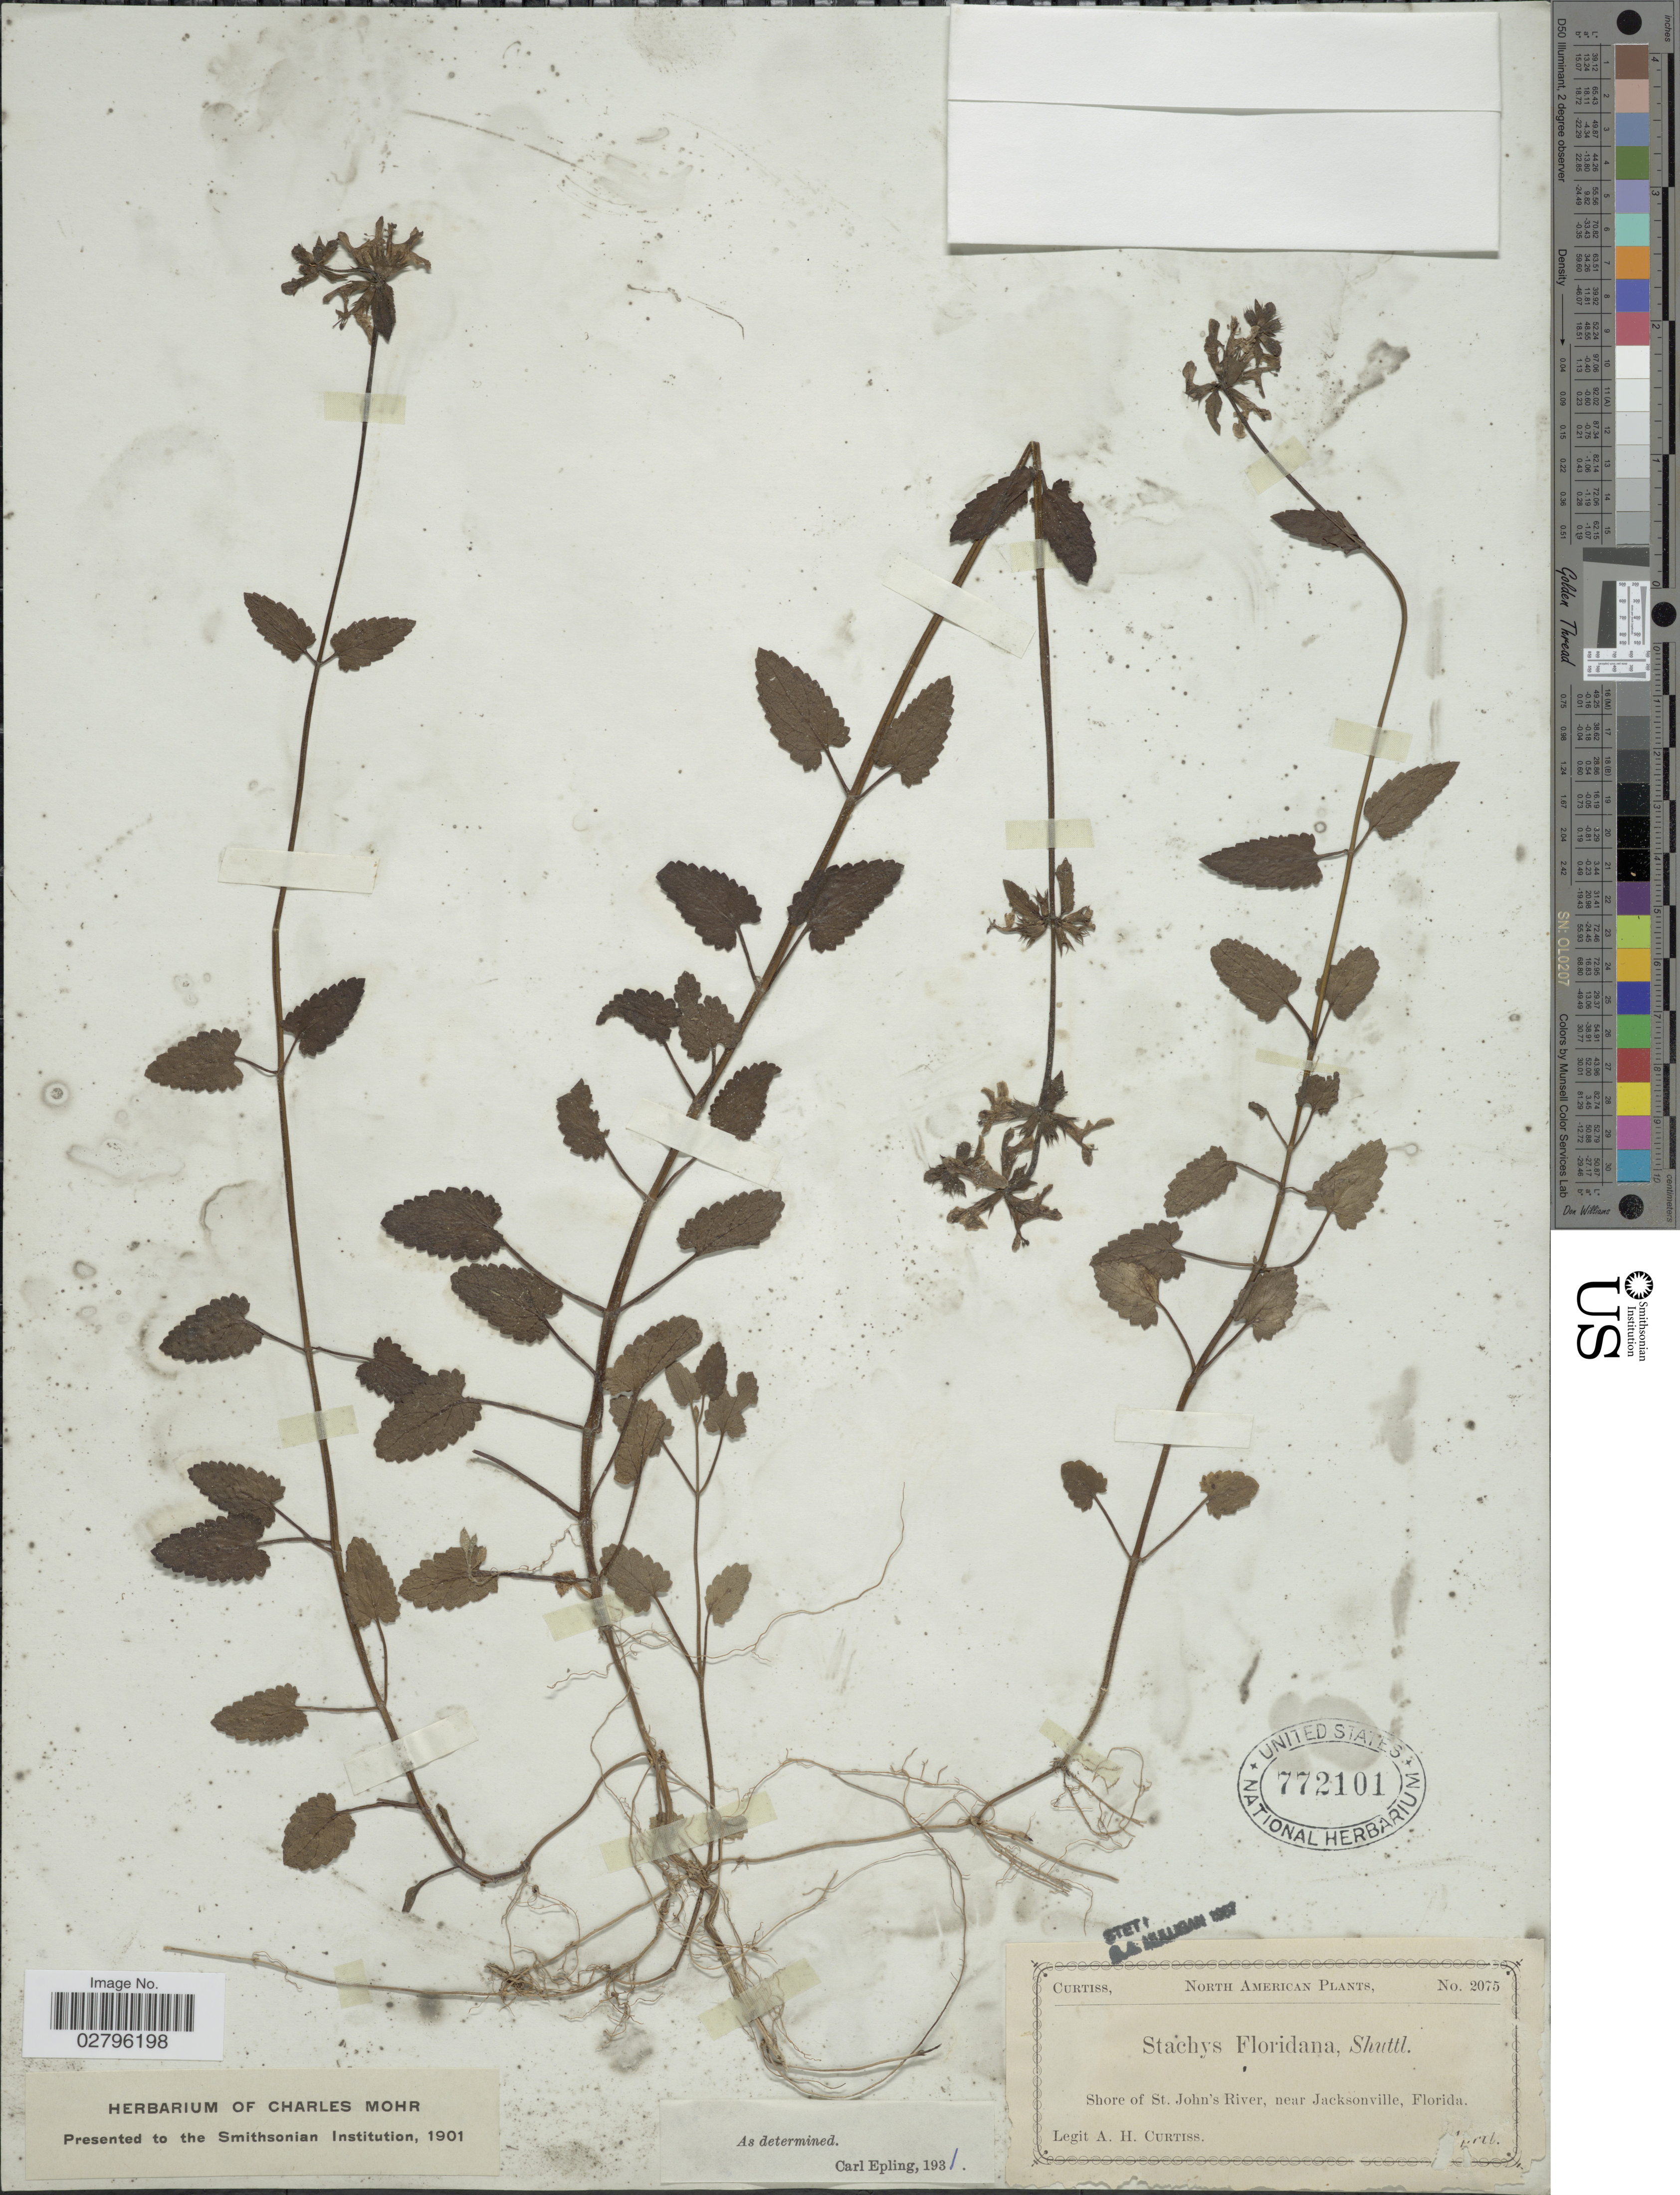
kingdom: Plantae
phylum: Tracheophyta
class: Magnoliopsida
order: Lamiales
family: Lamiaceae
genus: Stachys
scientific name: Stachys floridana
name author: Shuttlew. ex Benth.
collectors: A. H. Curtiss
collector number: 2075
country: United States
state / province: Florida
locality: Shore of St. John's River, near Jacksonville, Florida.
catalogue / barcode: US 772101